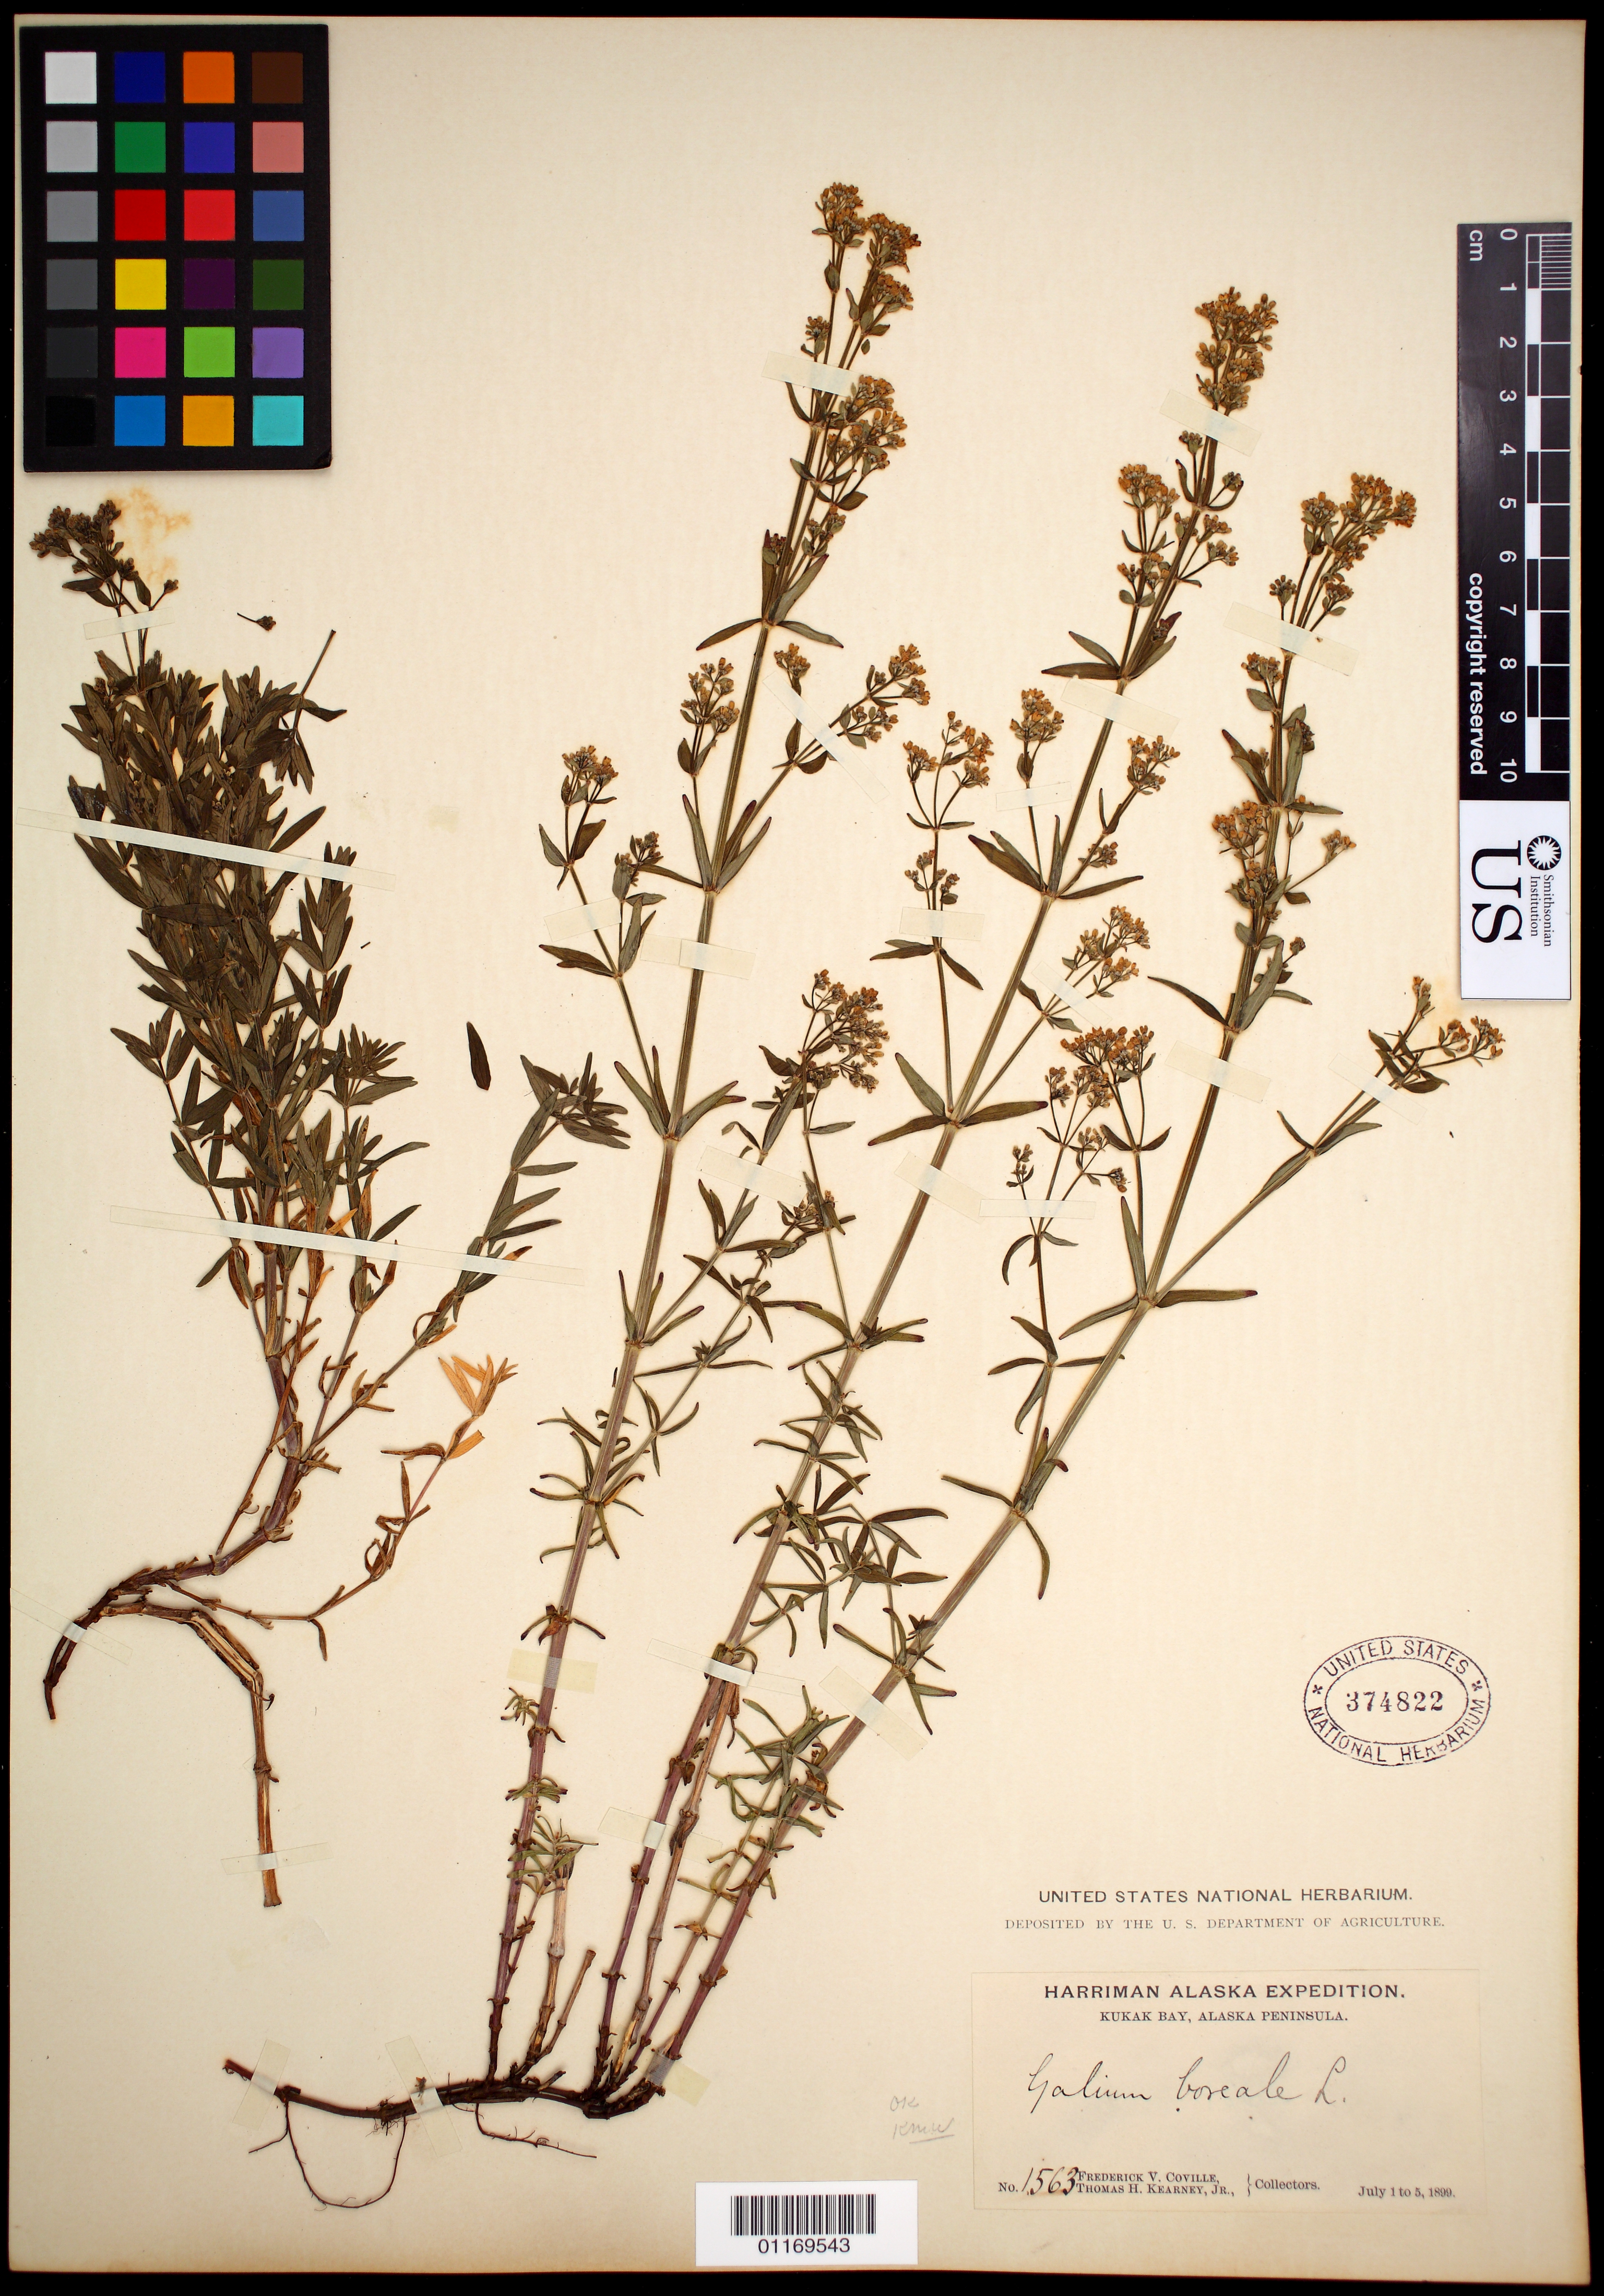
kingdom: Plantae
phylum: Tracheophyta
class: Magnoliopsida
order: Gentianales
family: Rubiaceae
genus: Galium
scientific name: Galium boreale L.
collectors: F. V. Coville & T. H. Kearney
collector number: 1563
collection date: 1899-07-01/1899-07-05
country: United States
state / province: Alaska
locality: Kukak Bay, Alaska Peninsula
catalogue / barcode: US 374822